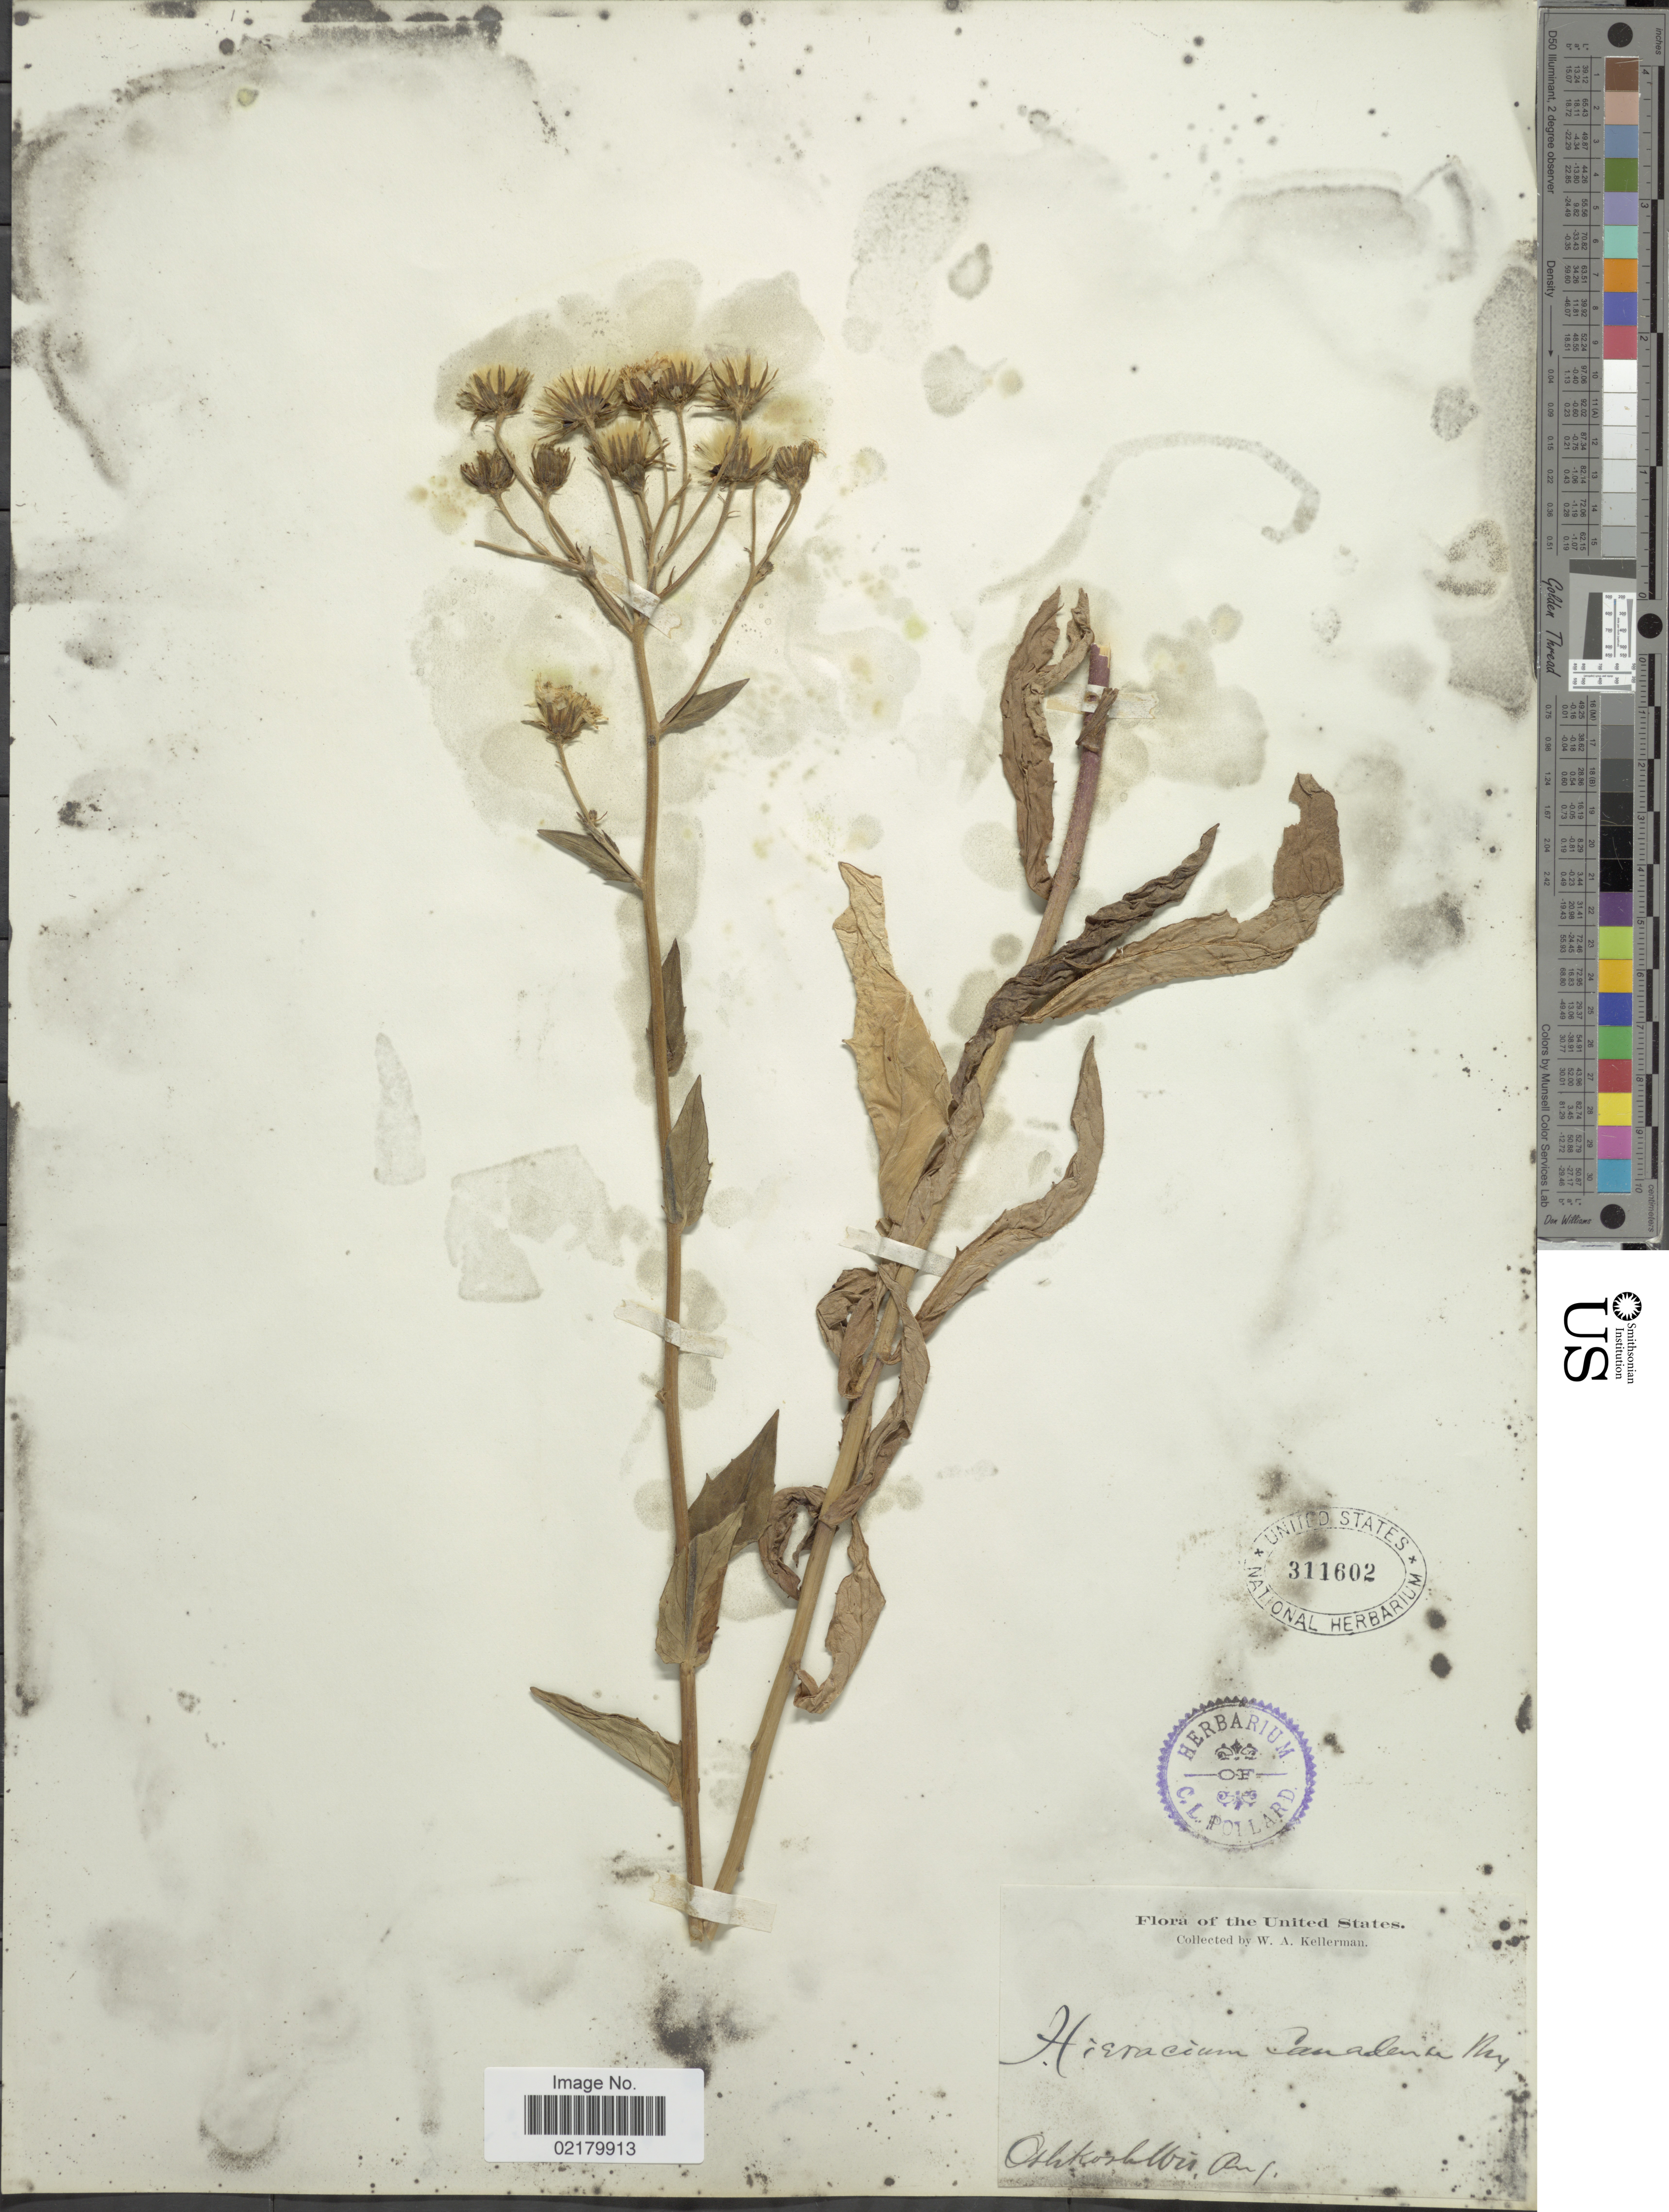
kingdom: Plantae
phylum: Tracheophyta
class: Magnoliopsida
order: Asterales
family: Asteraceae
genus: Hieracium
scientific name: Hieracium canadense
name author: Michx.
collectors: W. Kellerman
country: United States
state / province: Wisconsin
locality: Oshkosh.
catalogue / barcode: US 311602